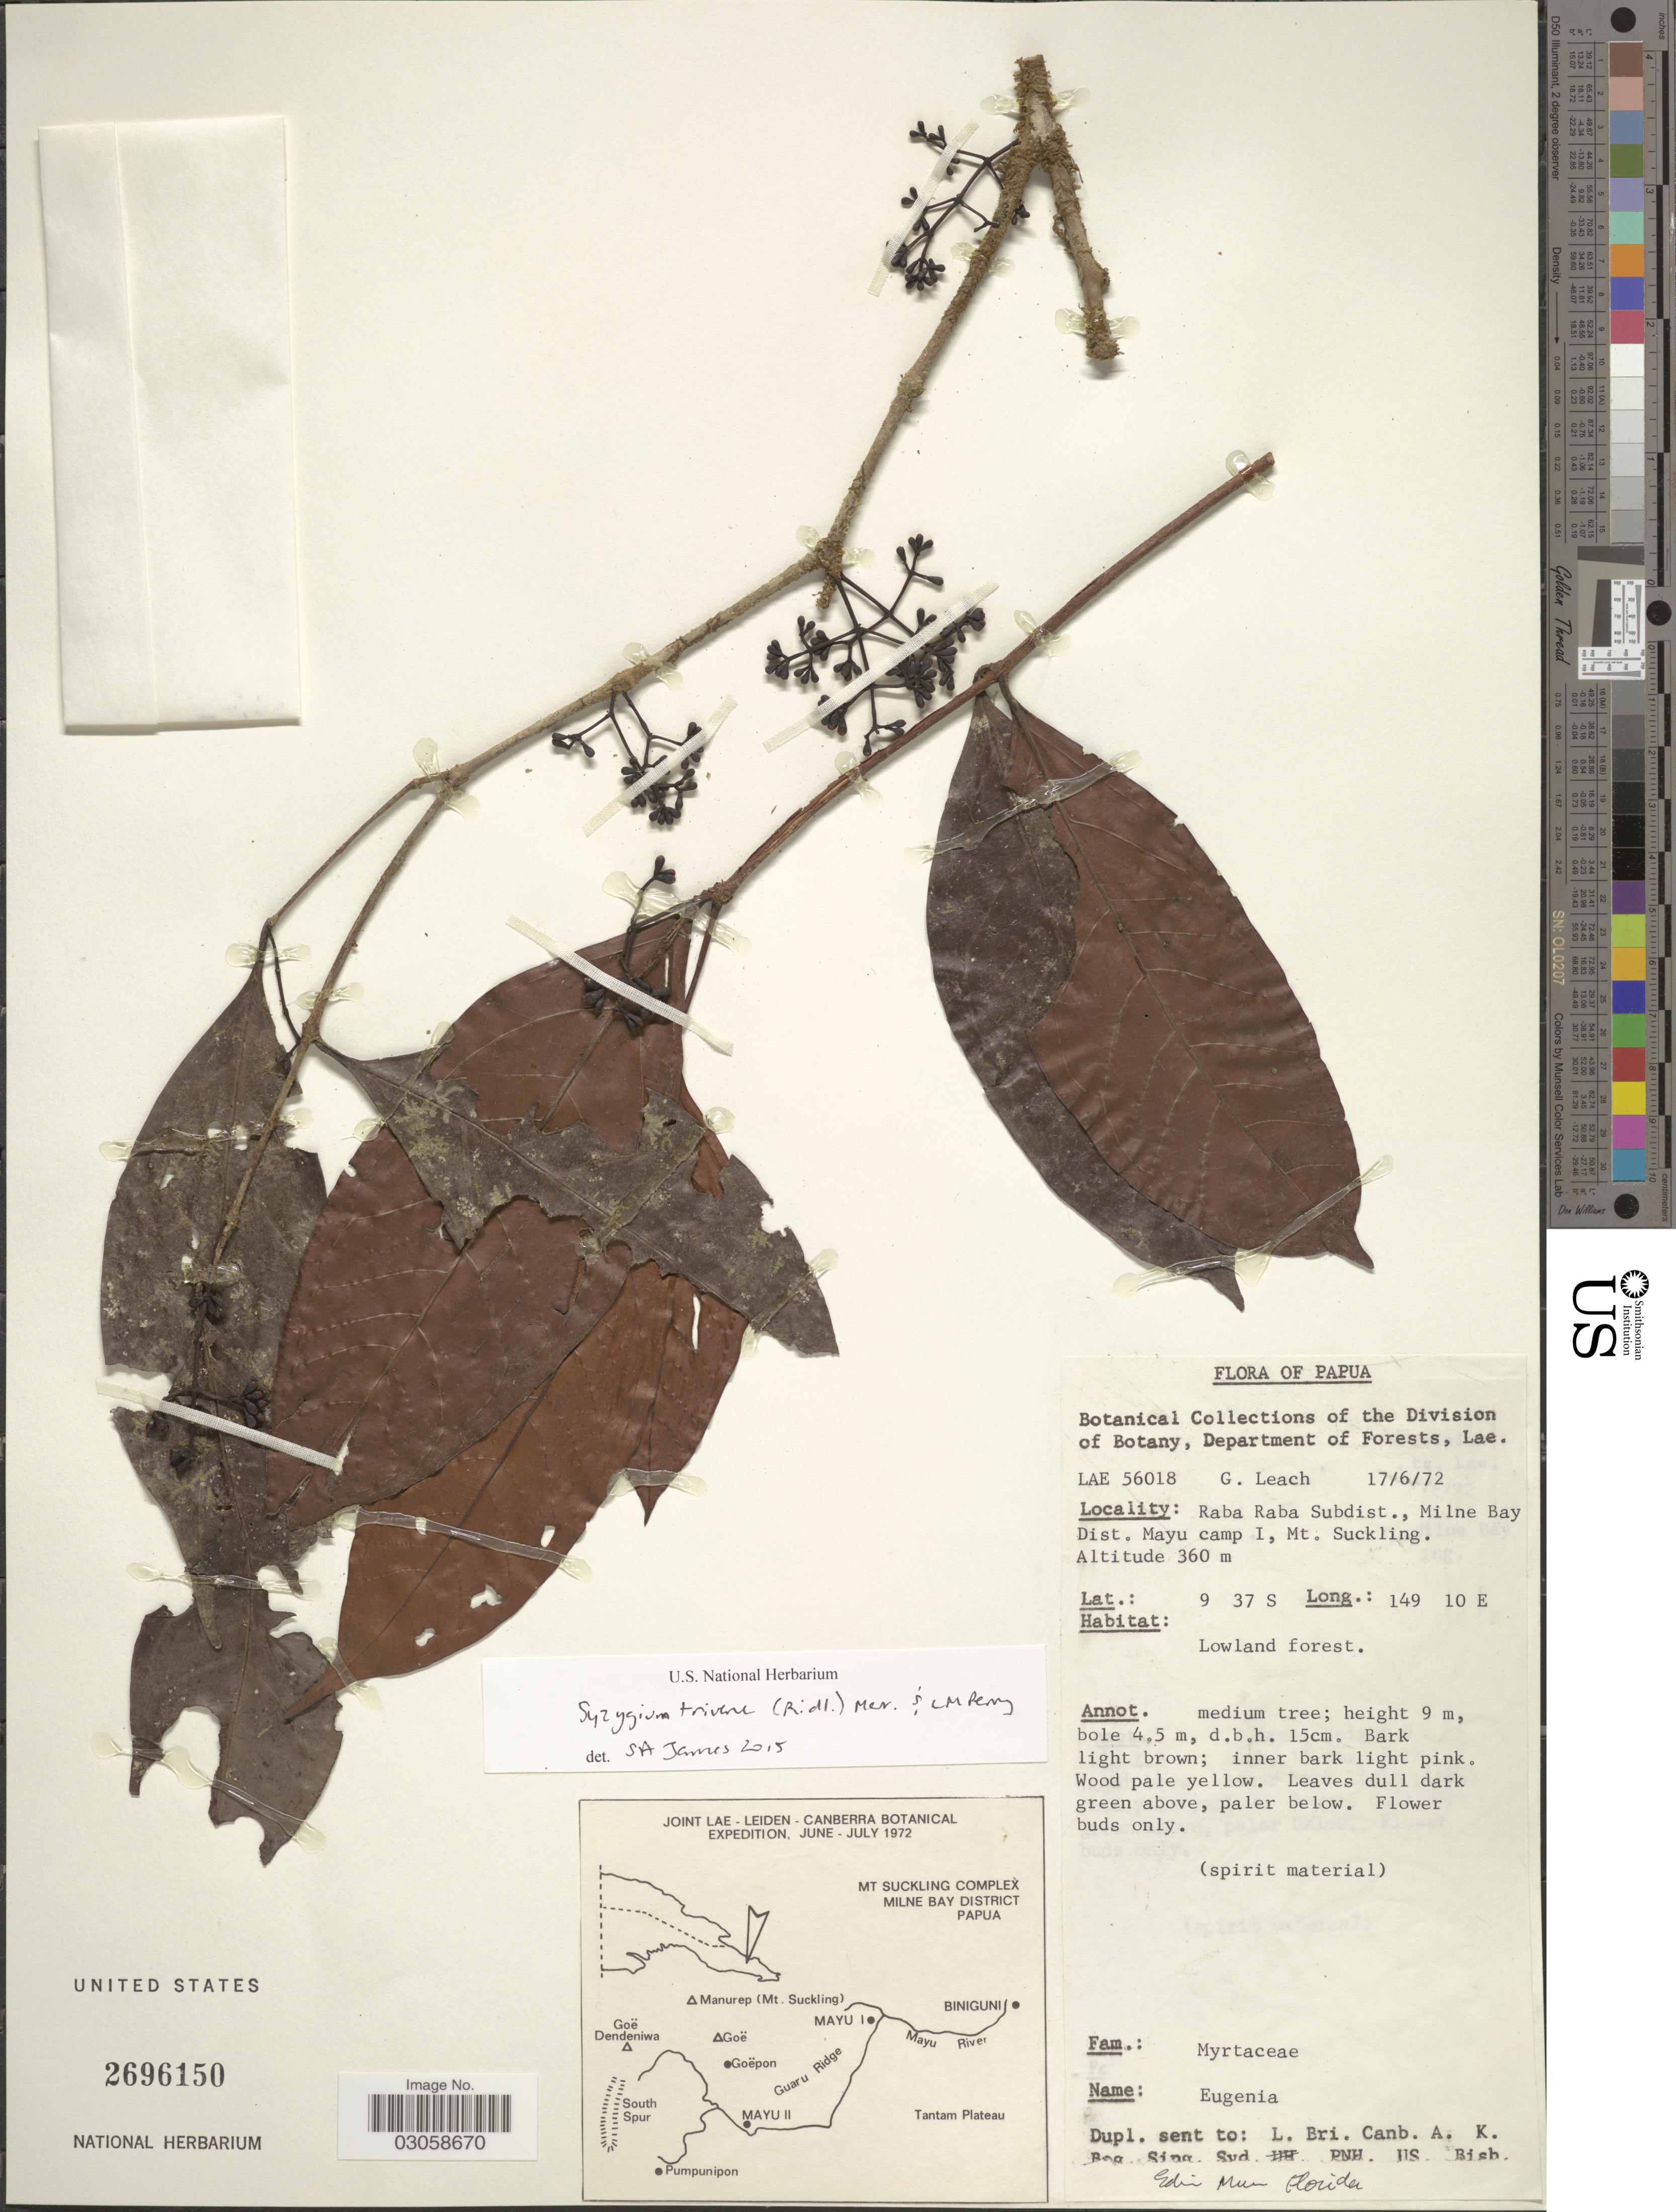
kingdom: Plantae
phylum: Tracheophyta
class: Magnoliopsida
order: Myrtales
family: Myrtaceae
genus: Syzygium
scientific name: Syzygium trivene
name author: (Ridl.) Merr. & L.M. Perry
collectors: G. Leach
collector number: LAE 56018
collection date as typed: Transcribed d/m/y: 17/6/72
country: Papua New Guinea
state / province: Milne Bay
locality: Papua. Raba Raba Subdist., Milne Bay Dist. Mayu camp I, Mt. Suckling.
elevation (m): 360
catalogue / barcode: US 2696150